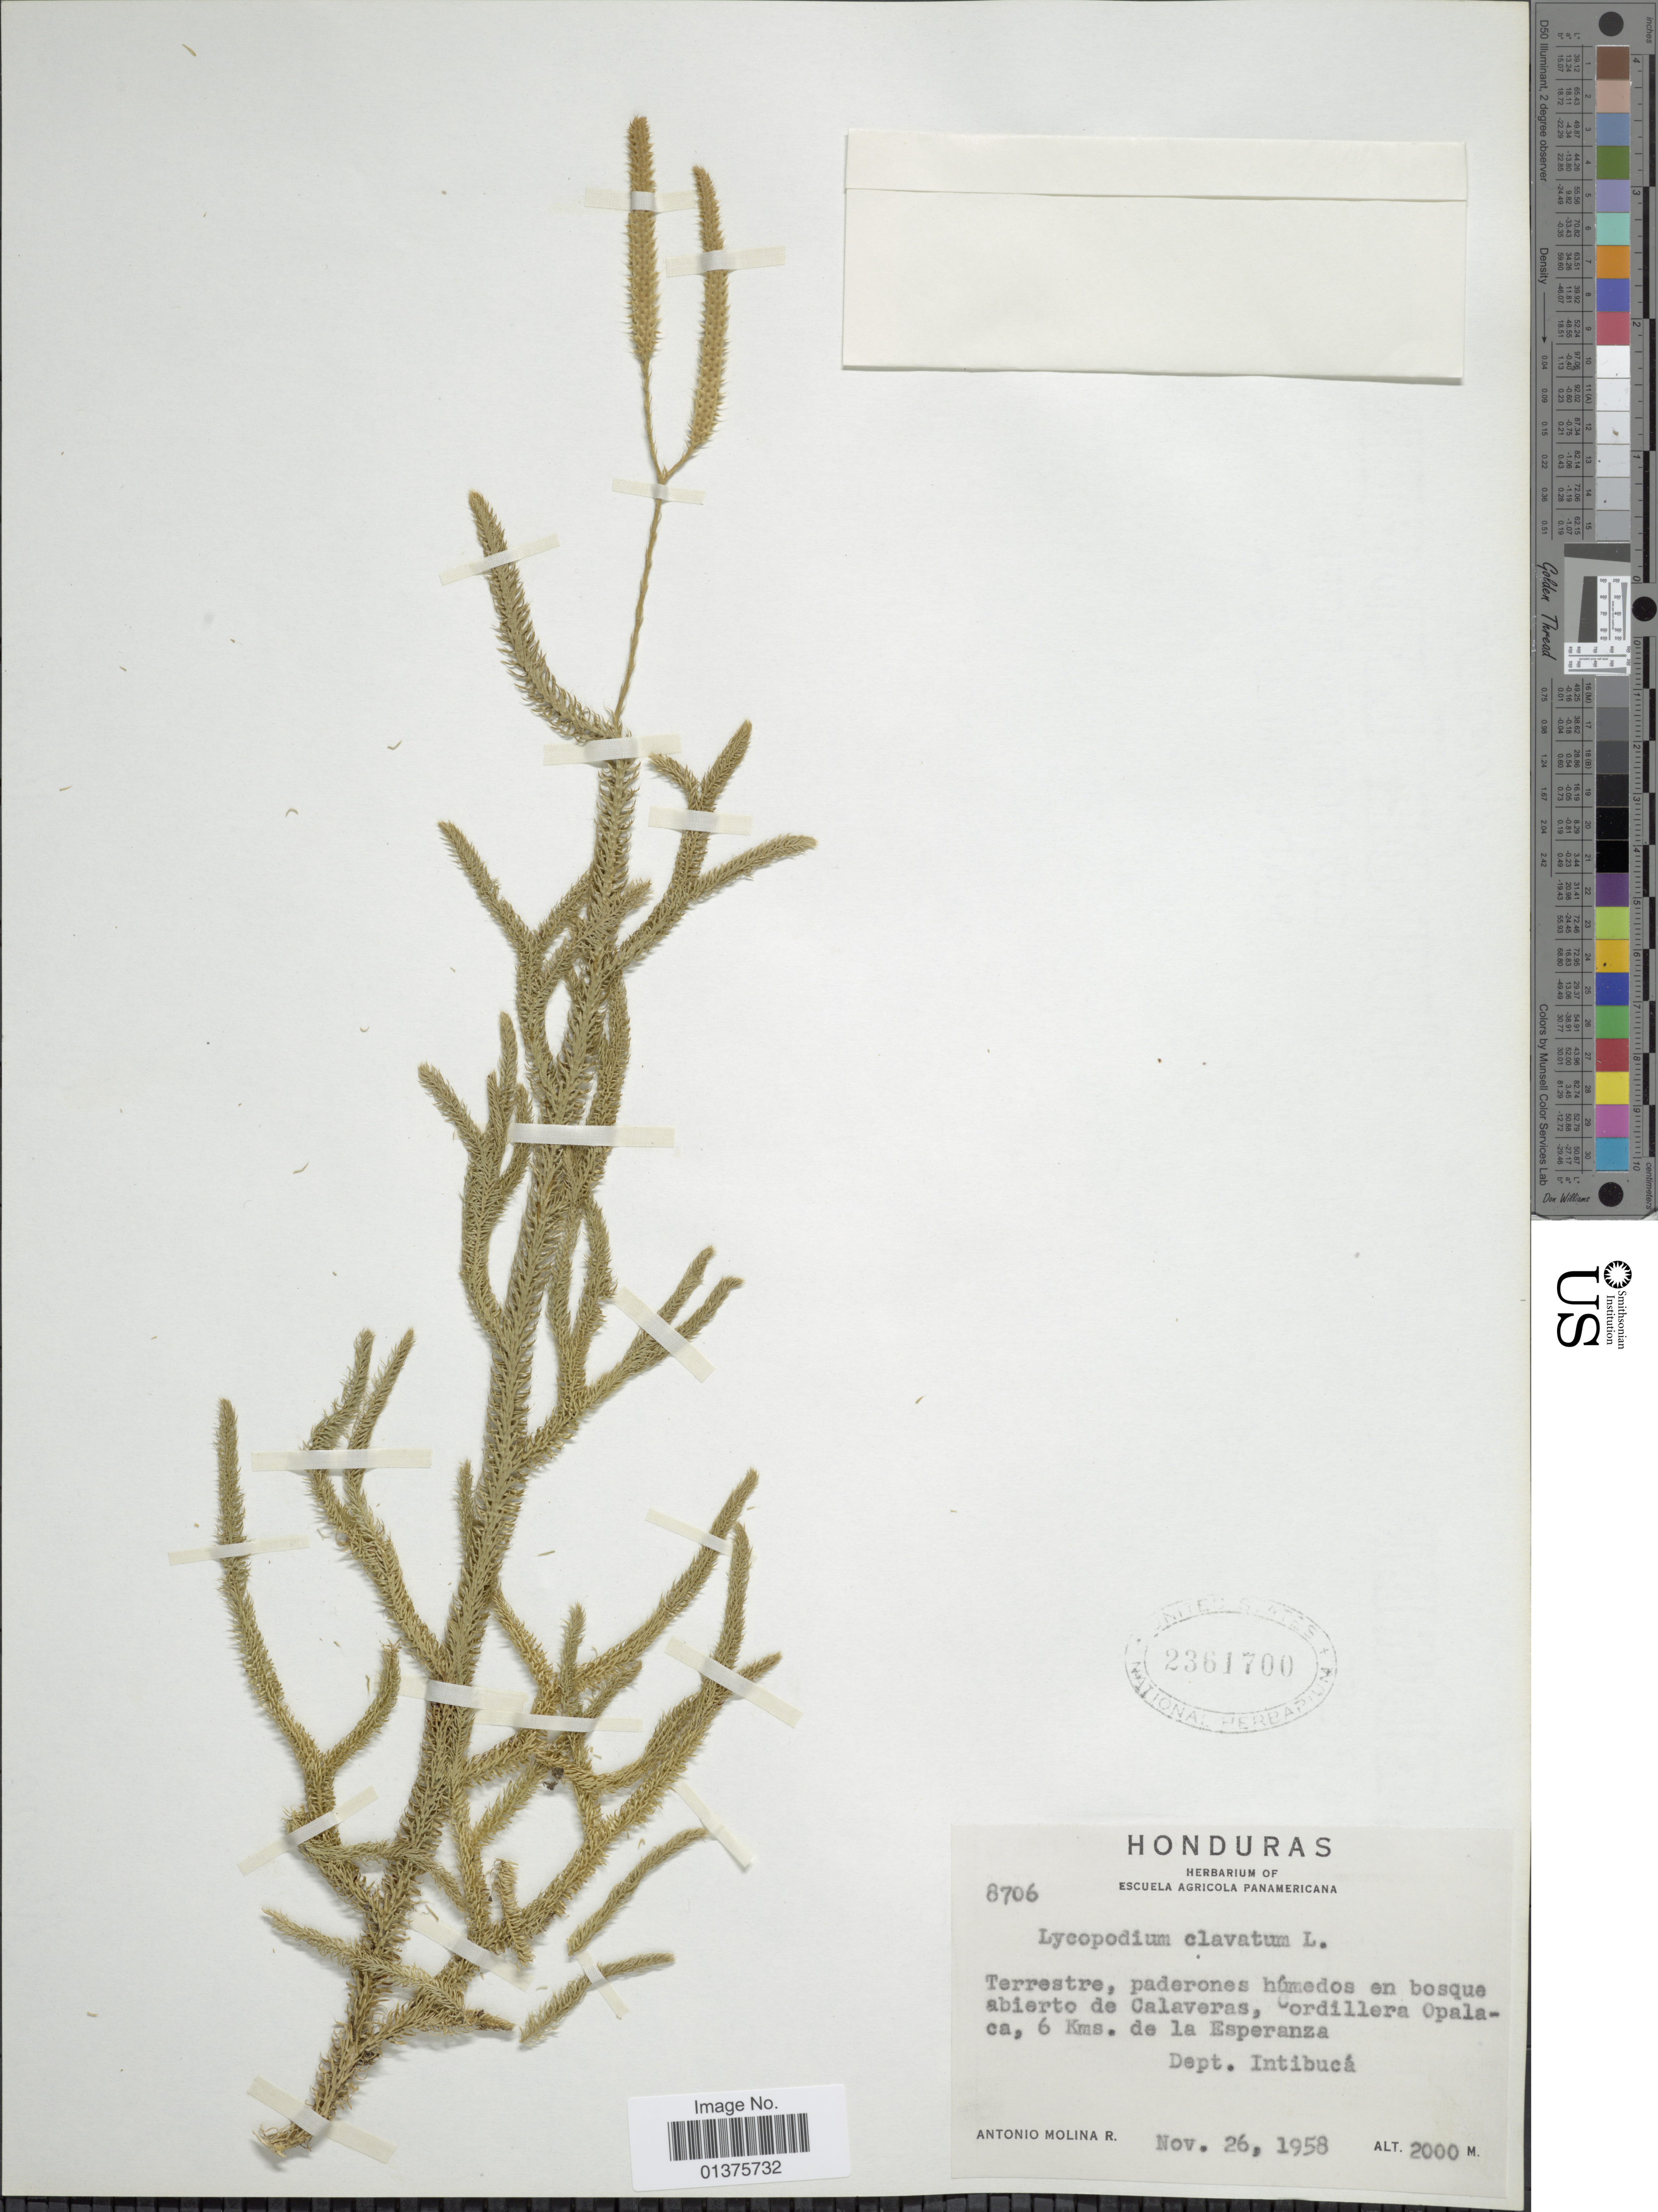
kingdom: Plantae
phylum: Tracheophyta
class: Lycopodiopsida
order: Lycopodiales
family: Lycopodiaceae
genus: Lycopodium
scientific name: Lycopodium clavatum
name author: L.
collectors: A. Molina R.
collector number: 8706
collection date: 1958-11-26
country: Honduras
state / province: Intibuca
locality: Terrestre, paderones humedos en bosque abierto de Calaveras, Cordillera Opalaca, 6kms, de la Esperanza, Dept. Intibucá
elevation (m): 2000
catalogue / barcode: US 2361700